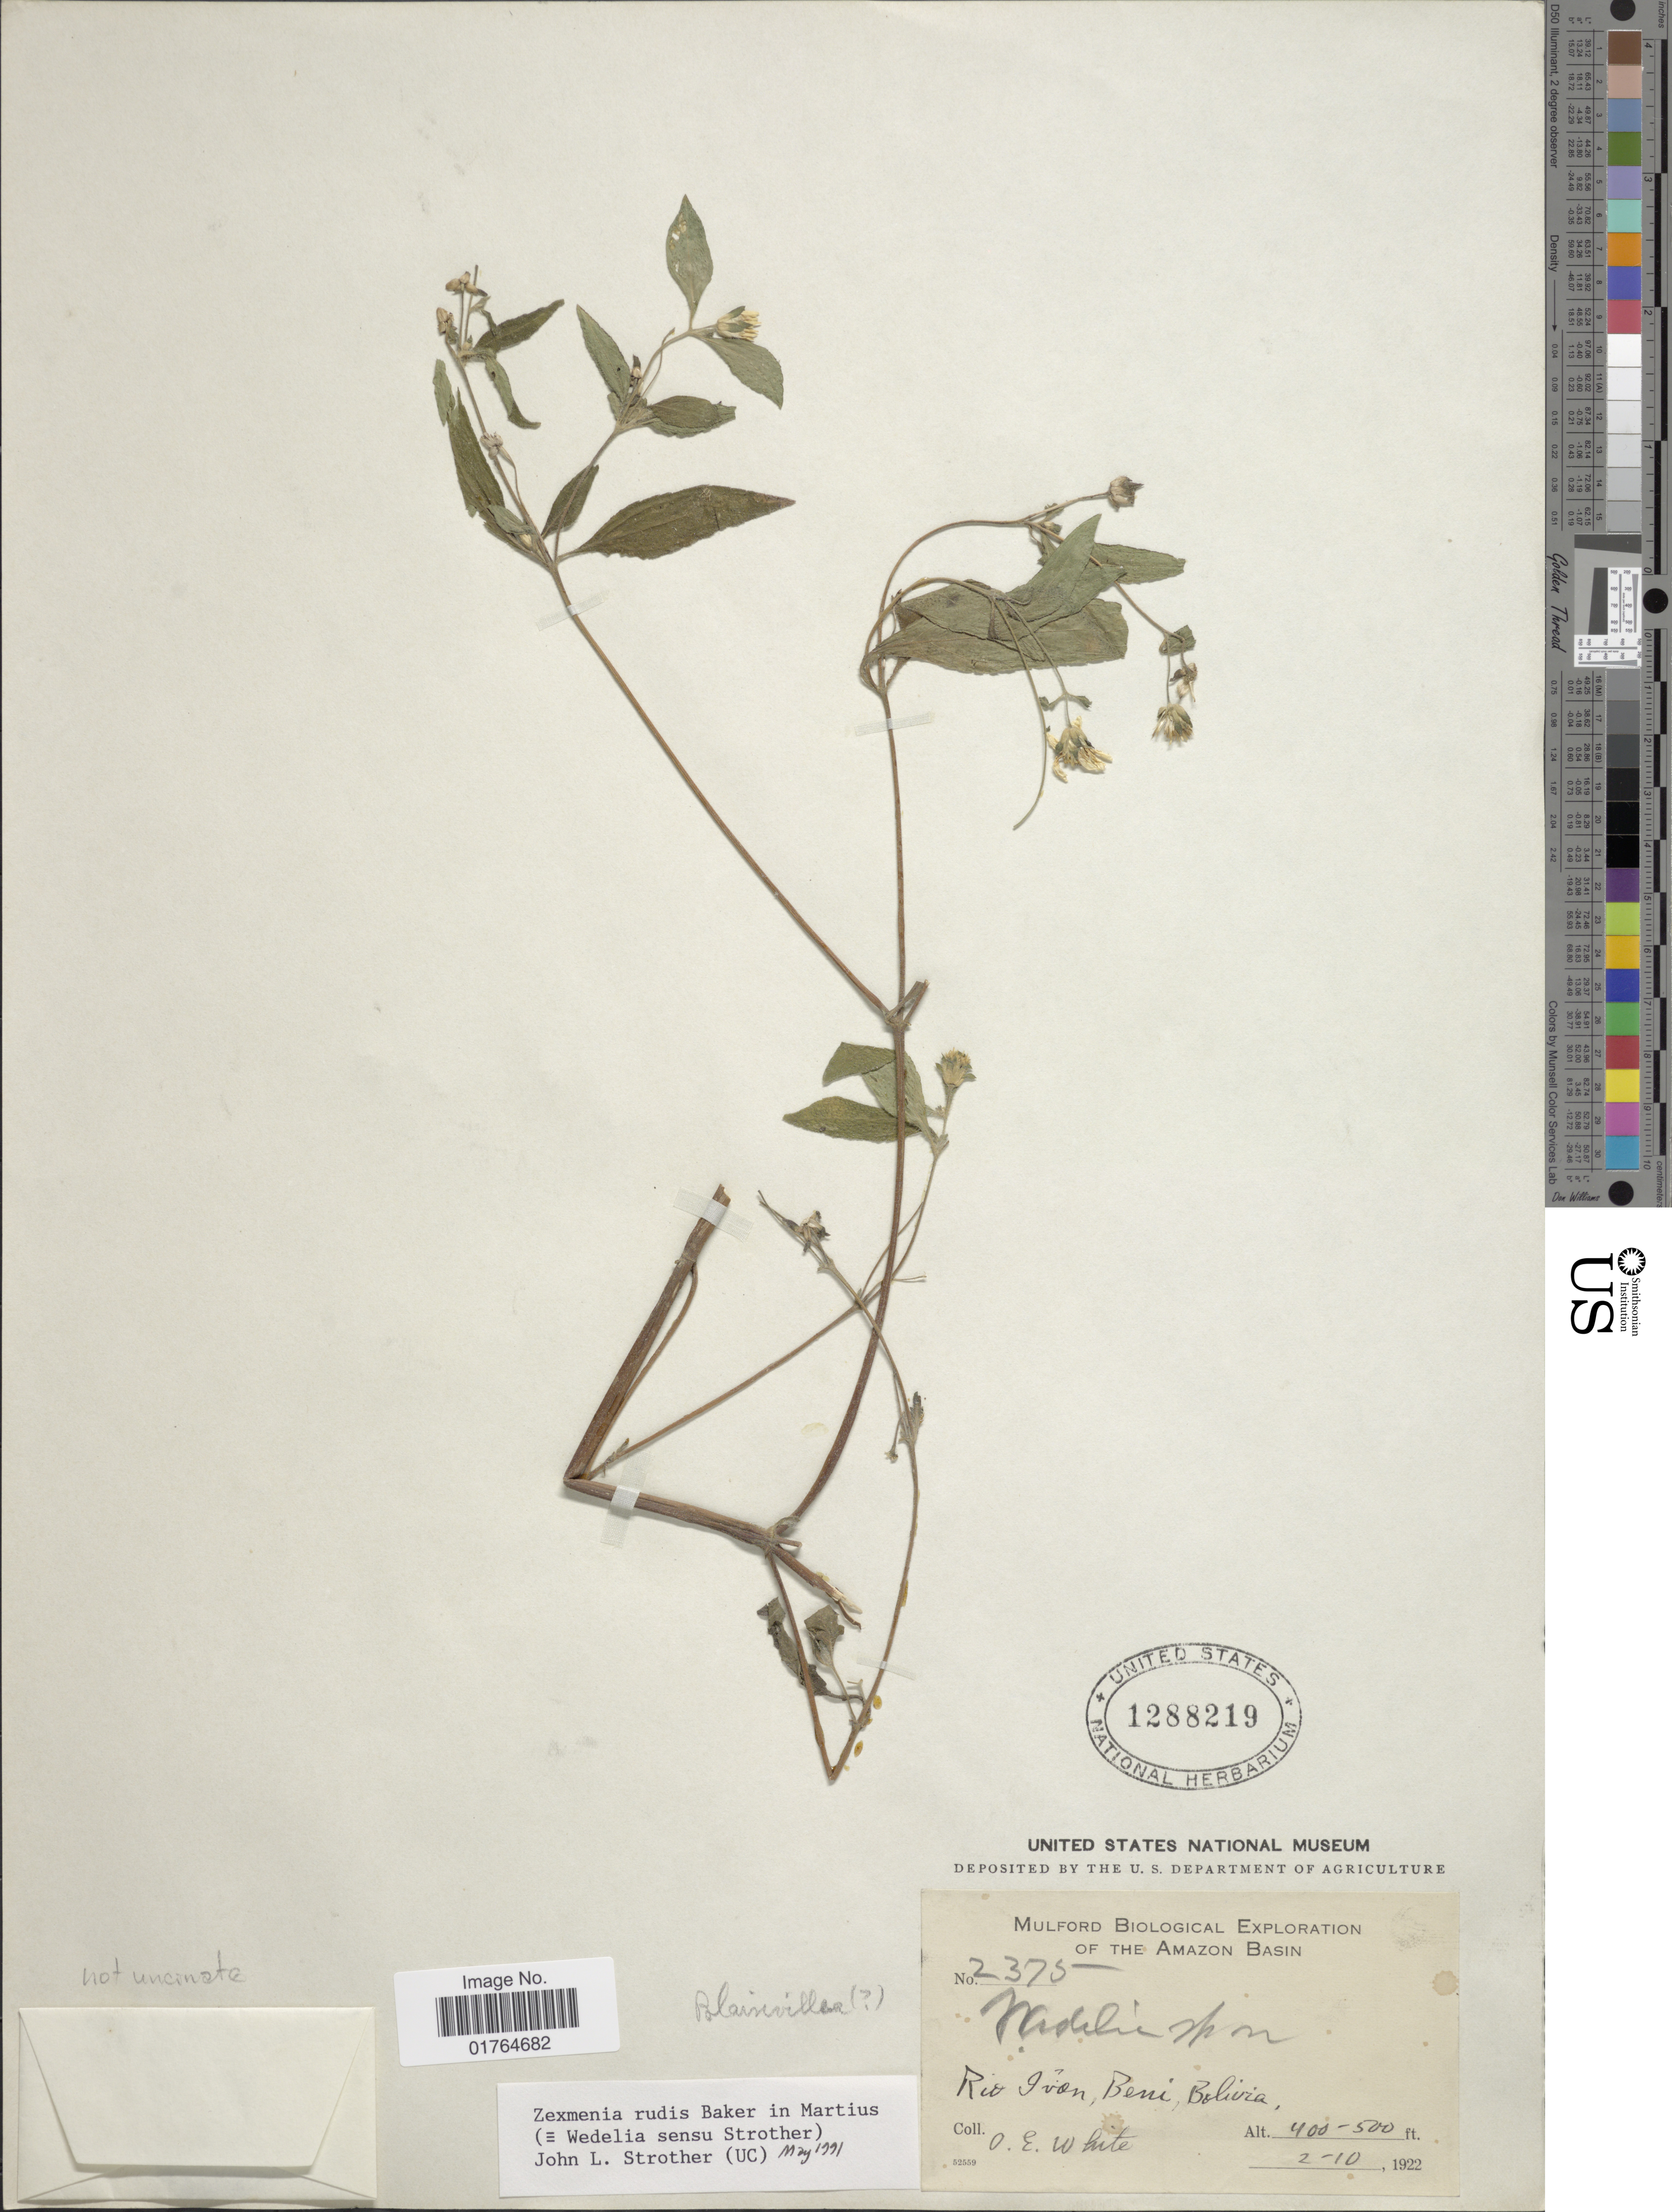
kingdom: Plantae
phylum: Tracheophyta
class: Magnoliopsida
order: Asterales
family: Asteraceae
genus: Wedelia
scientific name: Wedelia rudis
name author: (Baker) Benth. ex H. Rob.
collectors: O. E. White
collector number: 2375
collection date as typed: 2-10-1922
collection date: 1922-02-10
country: Bolivia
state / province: Beni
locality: Rio Ibon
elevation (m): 122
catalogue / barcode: US 1288219